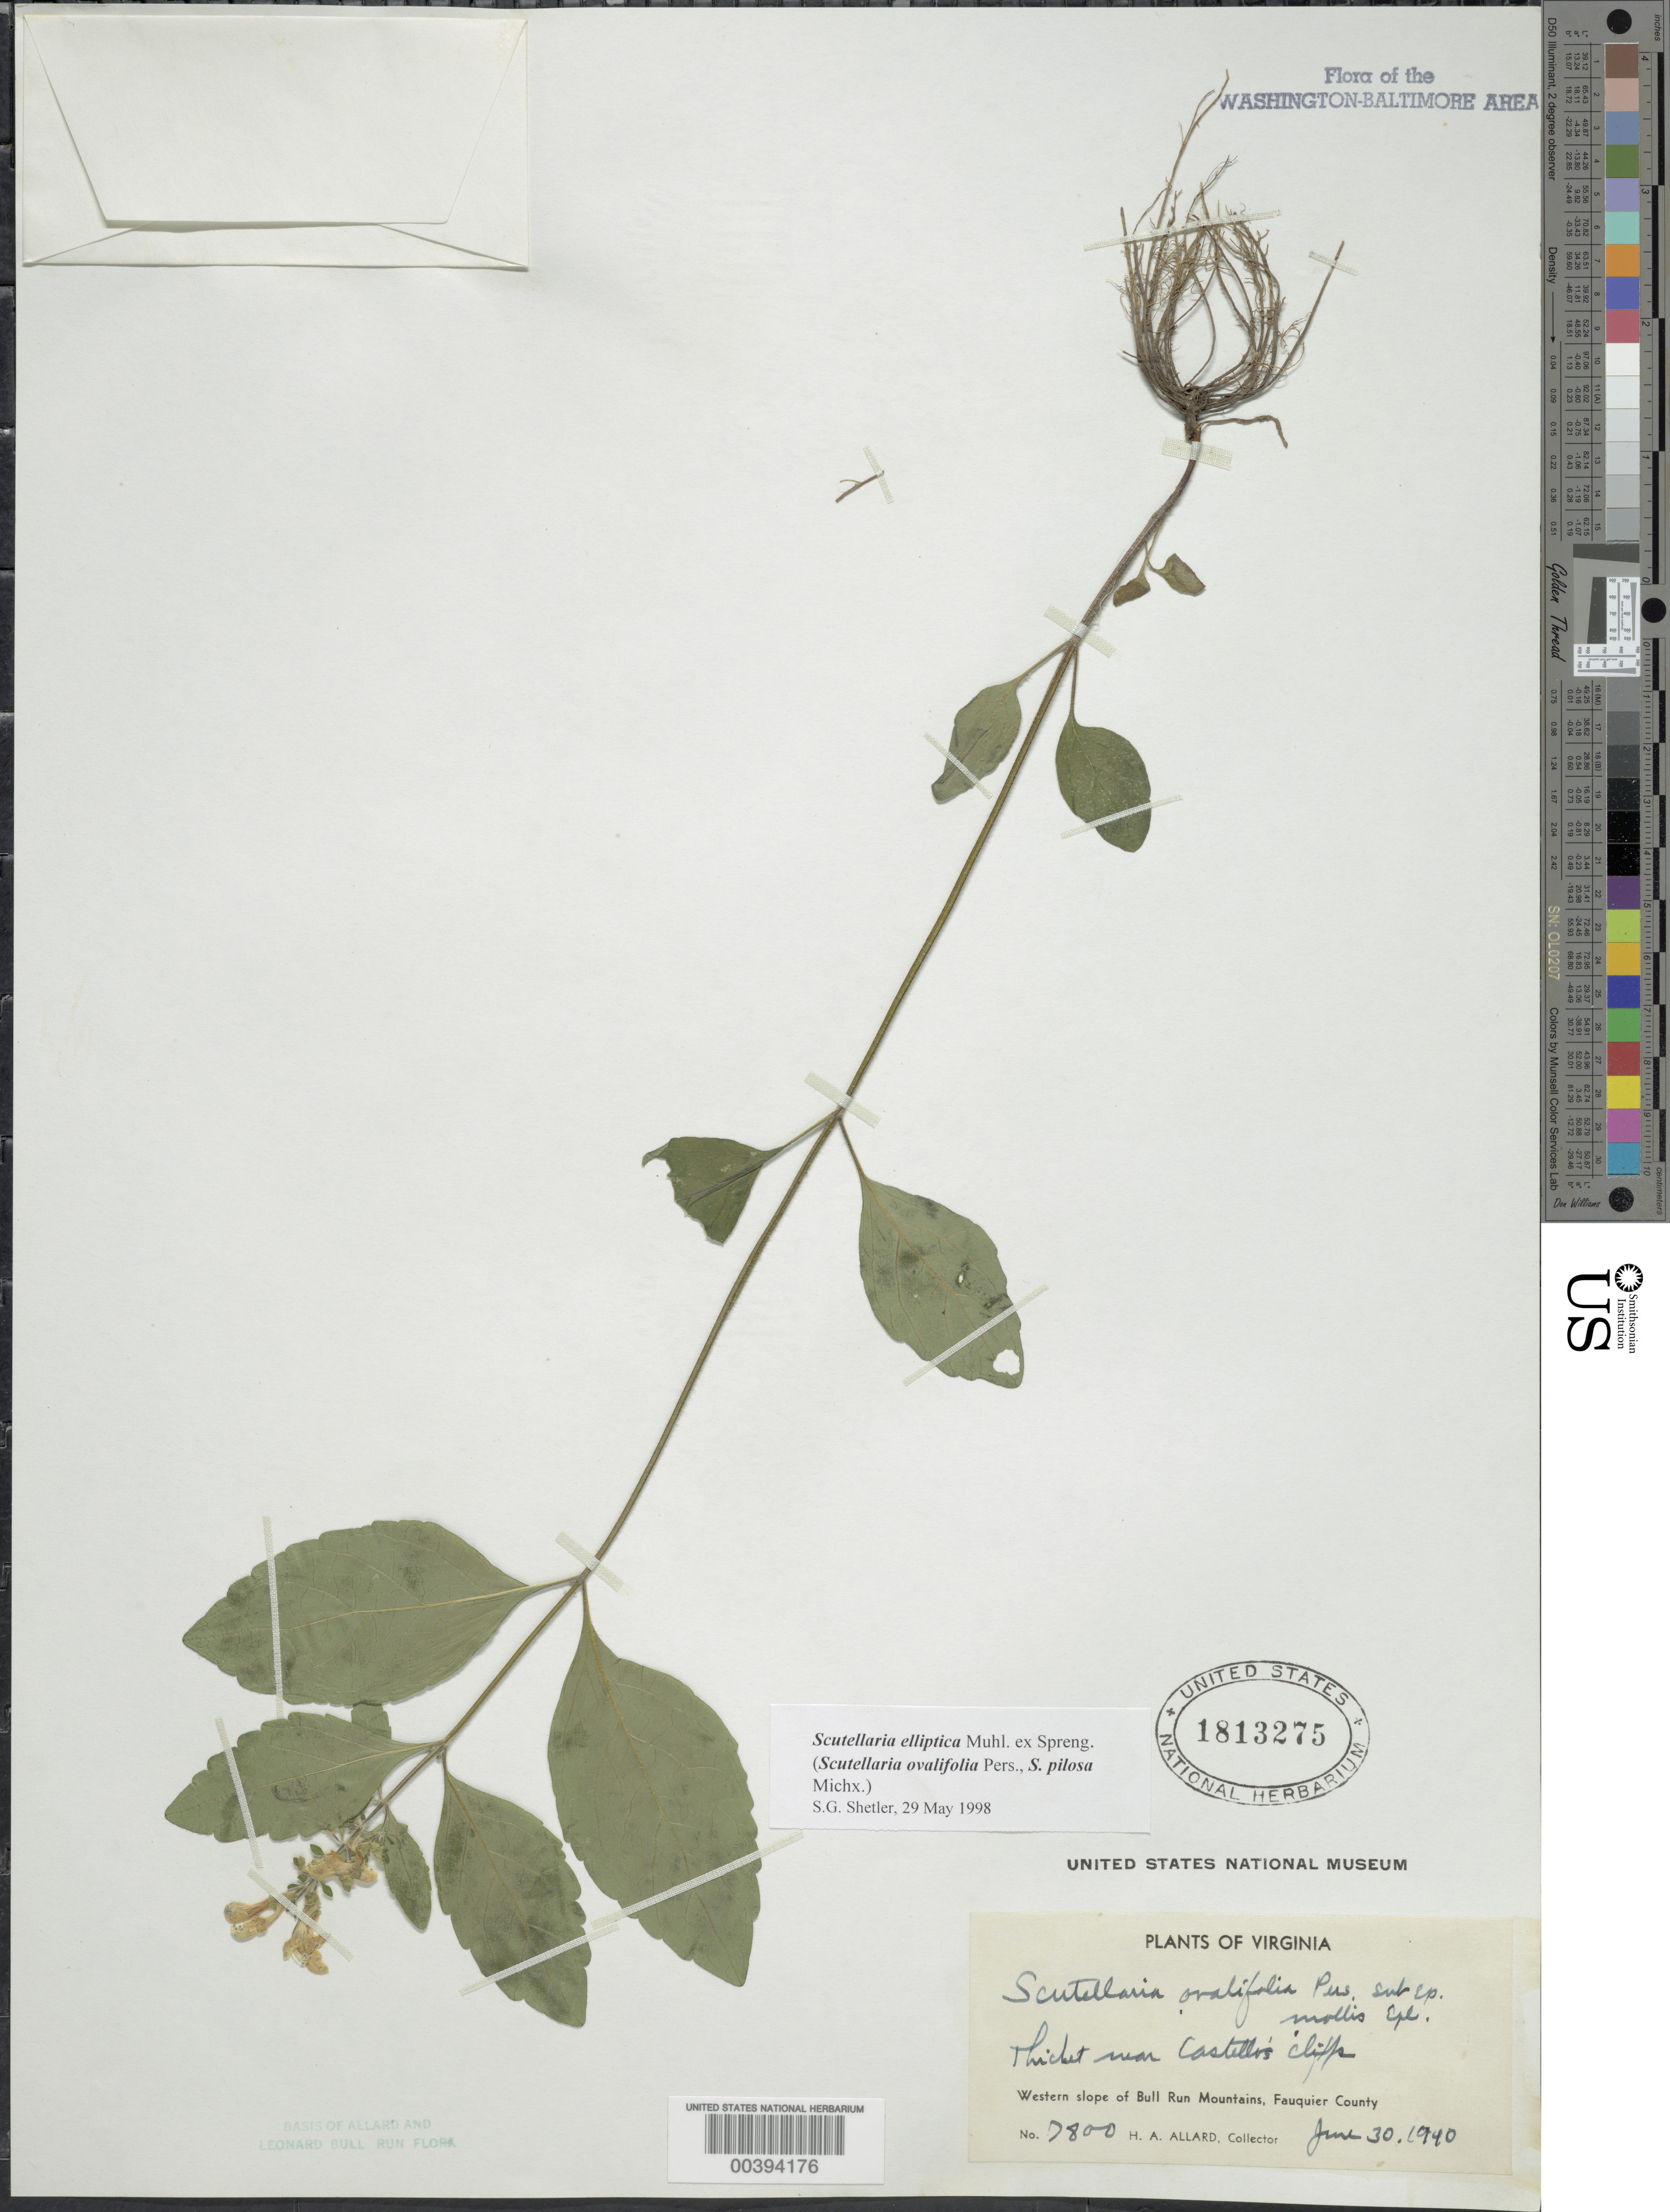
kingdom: Plantae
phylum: Tracheophyta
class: Magnoliopsida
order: Lamiales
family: Lamiaceae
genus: Scutellaria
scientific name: Scutellaria elliptica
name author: Muhl.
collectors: H. A. Allard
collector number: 7800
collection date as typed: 30 Jun 1940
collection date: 1940-06-30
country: United States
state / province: Virginia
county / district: Fauquier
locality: Castellos Cliffs western slope of Bull Run Mts.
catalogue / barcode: US 1813275